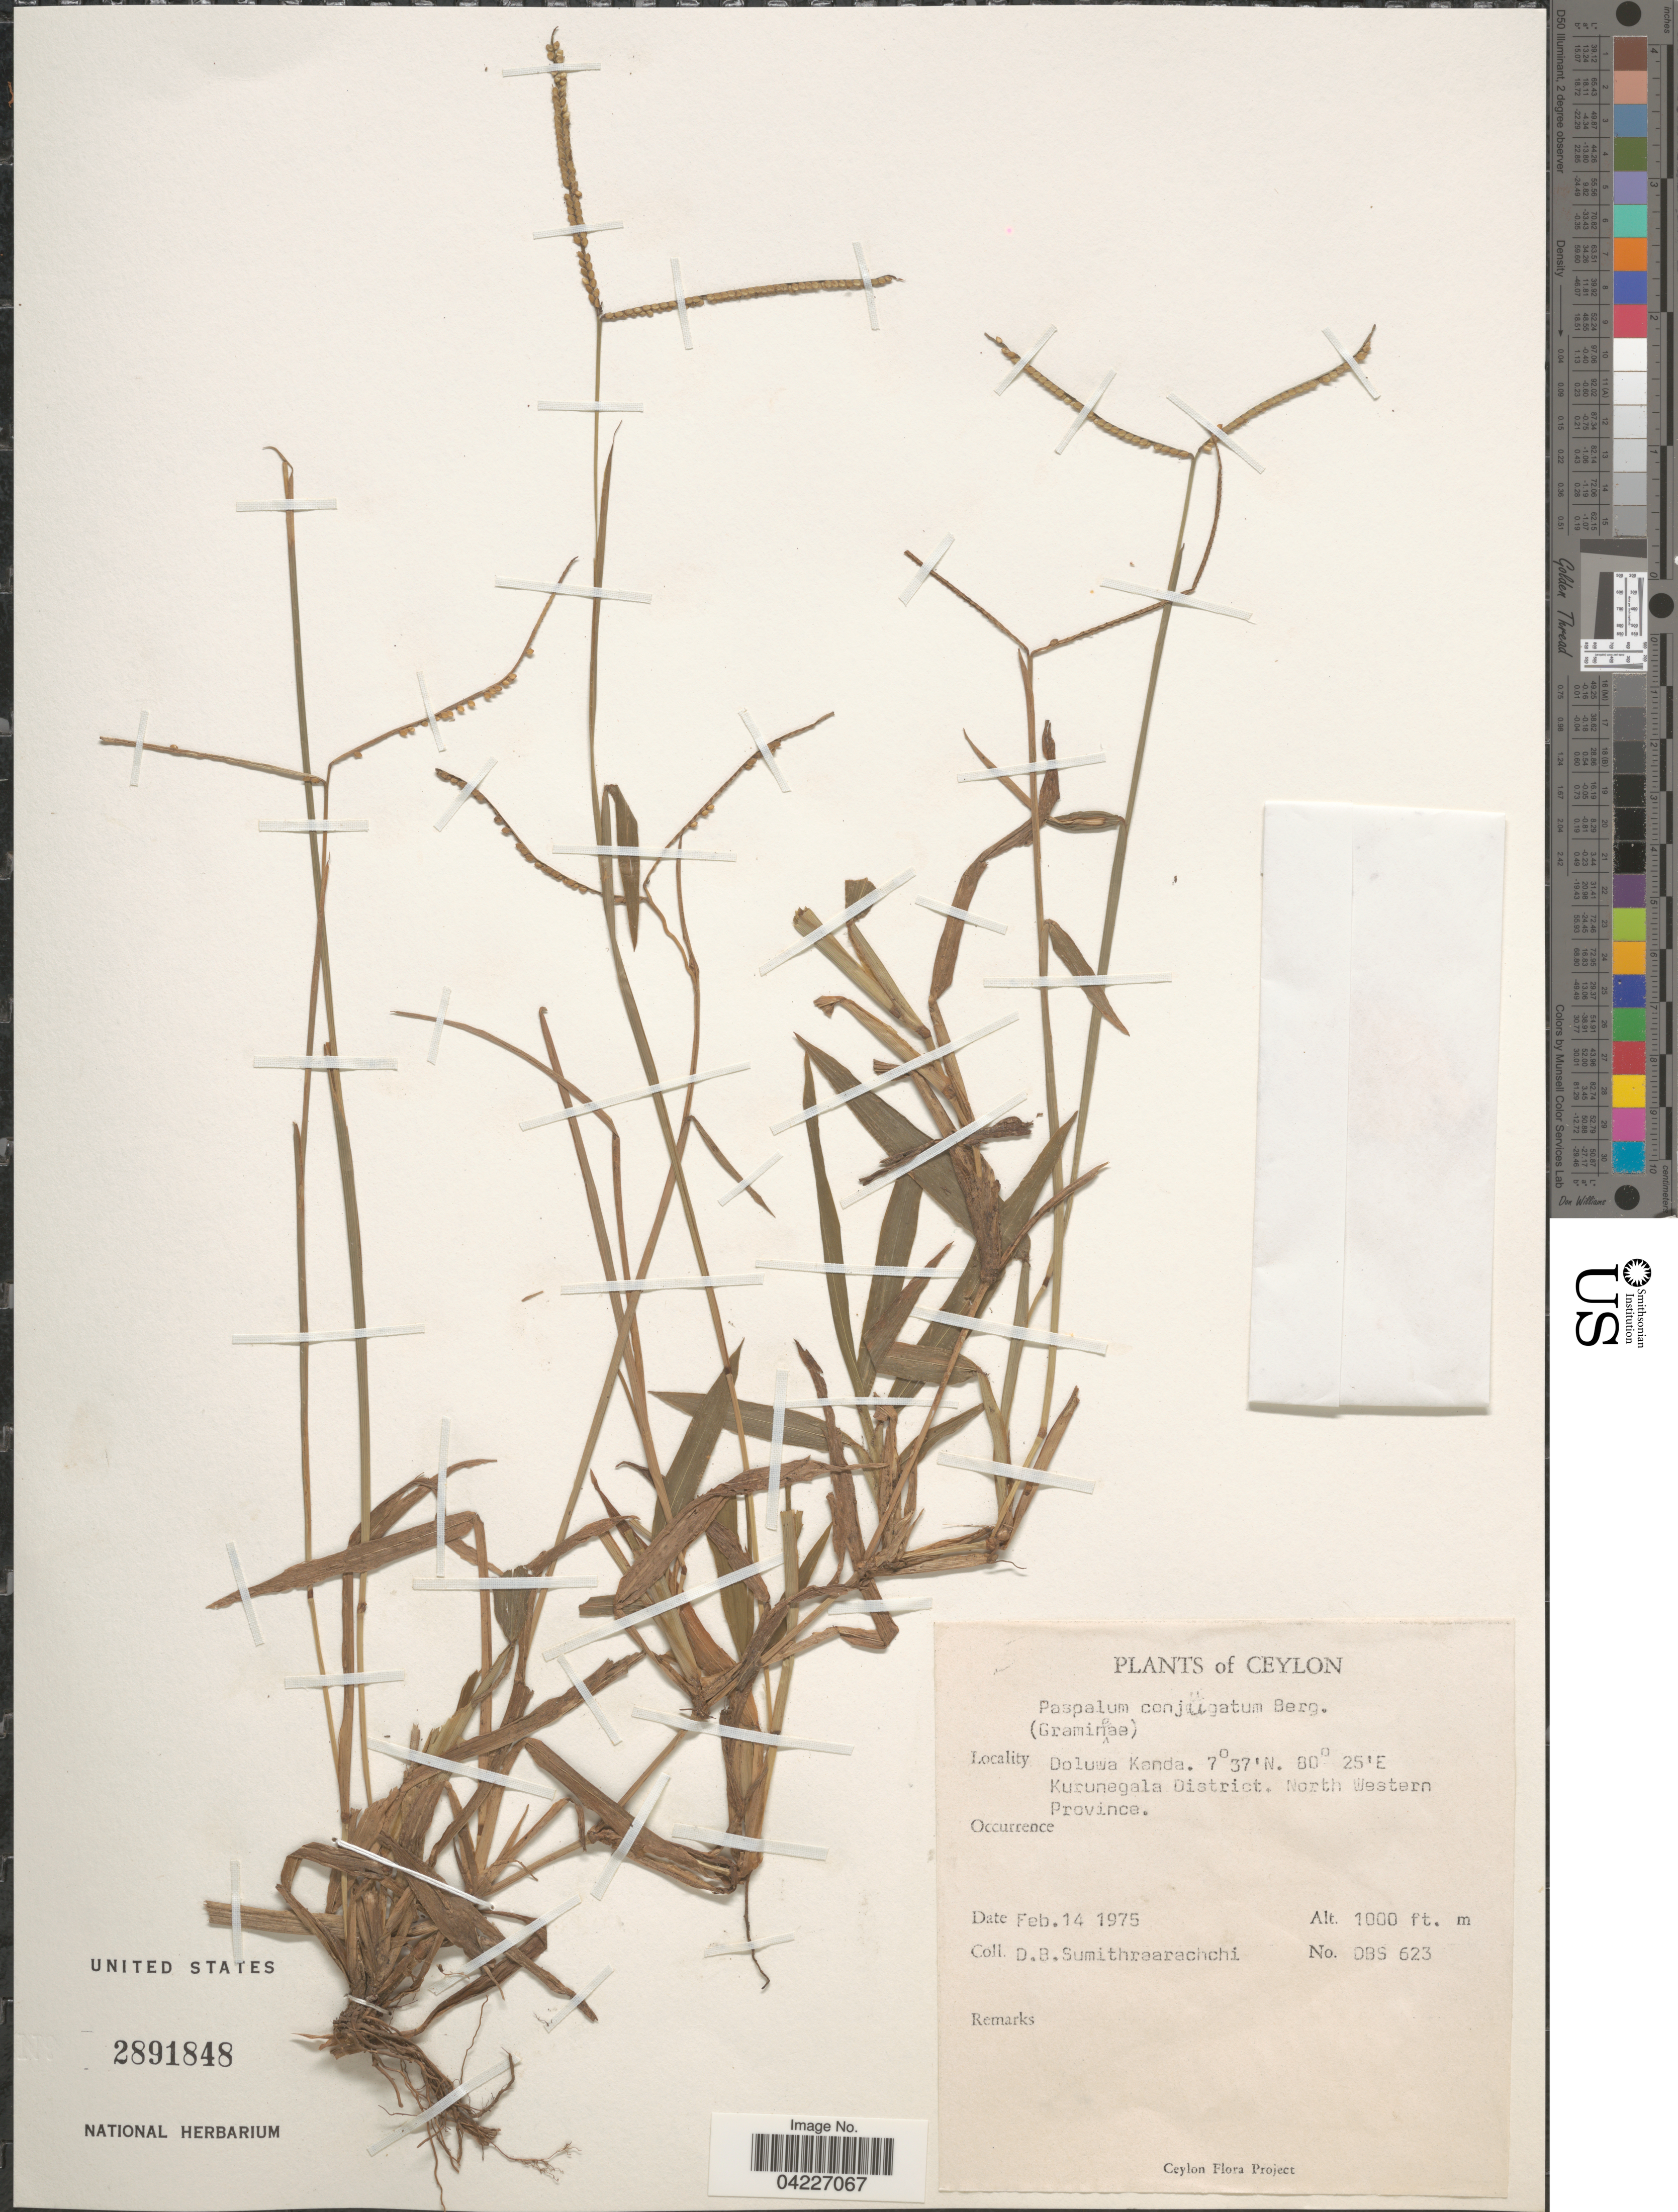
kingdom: Plantae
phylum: Tracheophyta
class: Liliopsida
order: Poales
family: Poaceae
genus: Paspalum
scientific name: Paspalum conjugatum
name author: P.J. Bergius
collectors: D. B. Sumithraarachchi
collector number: DBS 623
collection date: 1975-02-14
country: Sri Lanka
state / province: North Western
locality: Ceylon. Doluwa Kanda. Kurunegala District.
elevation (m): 305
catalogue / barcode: US 2891848